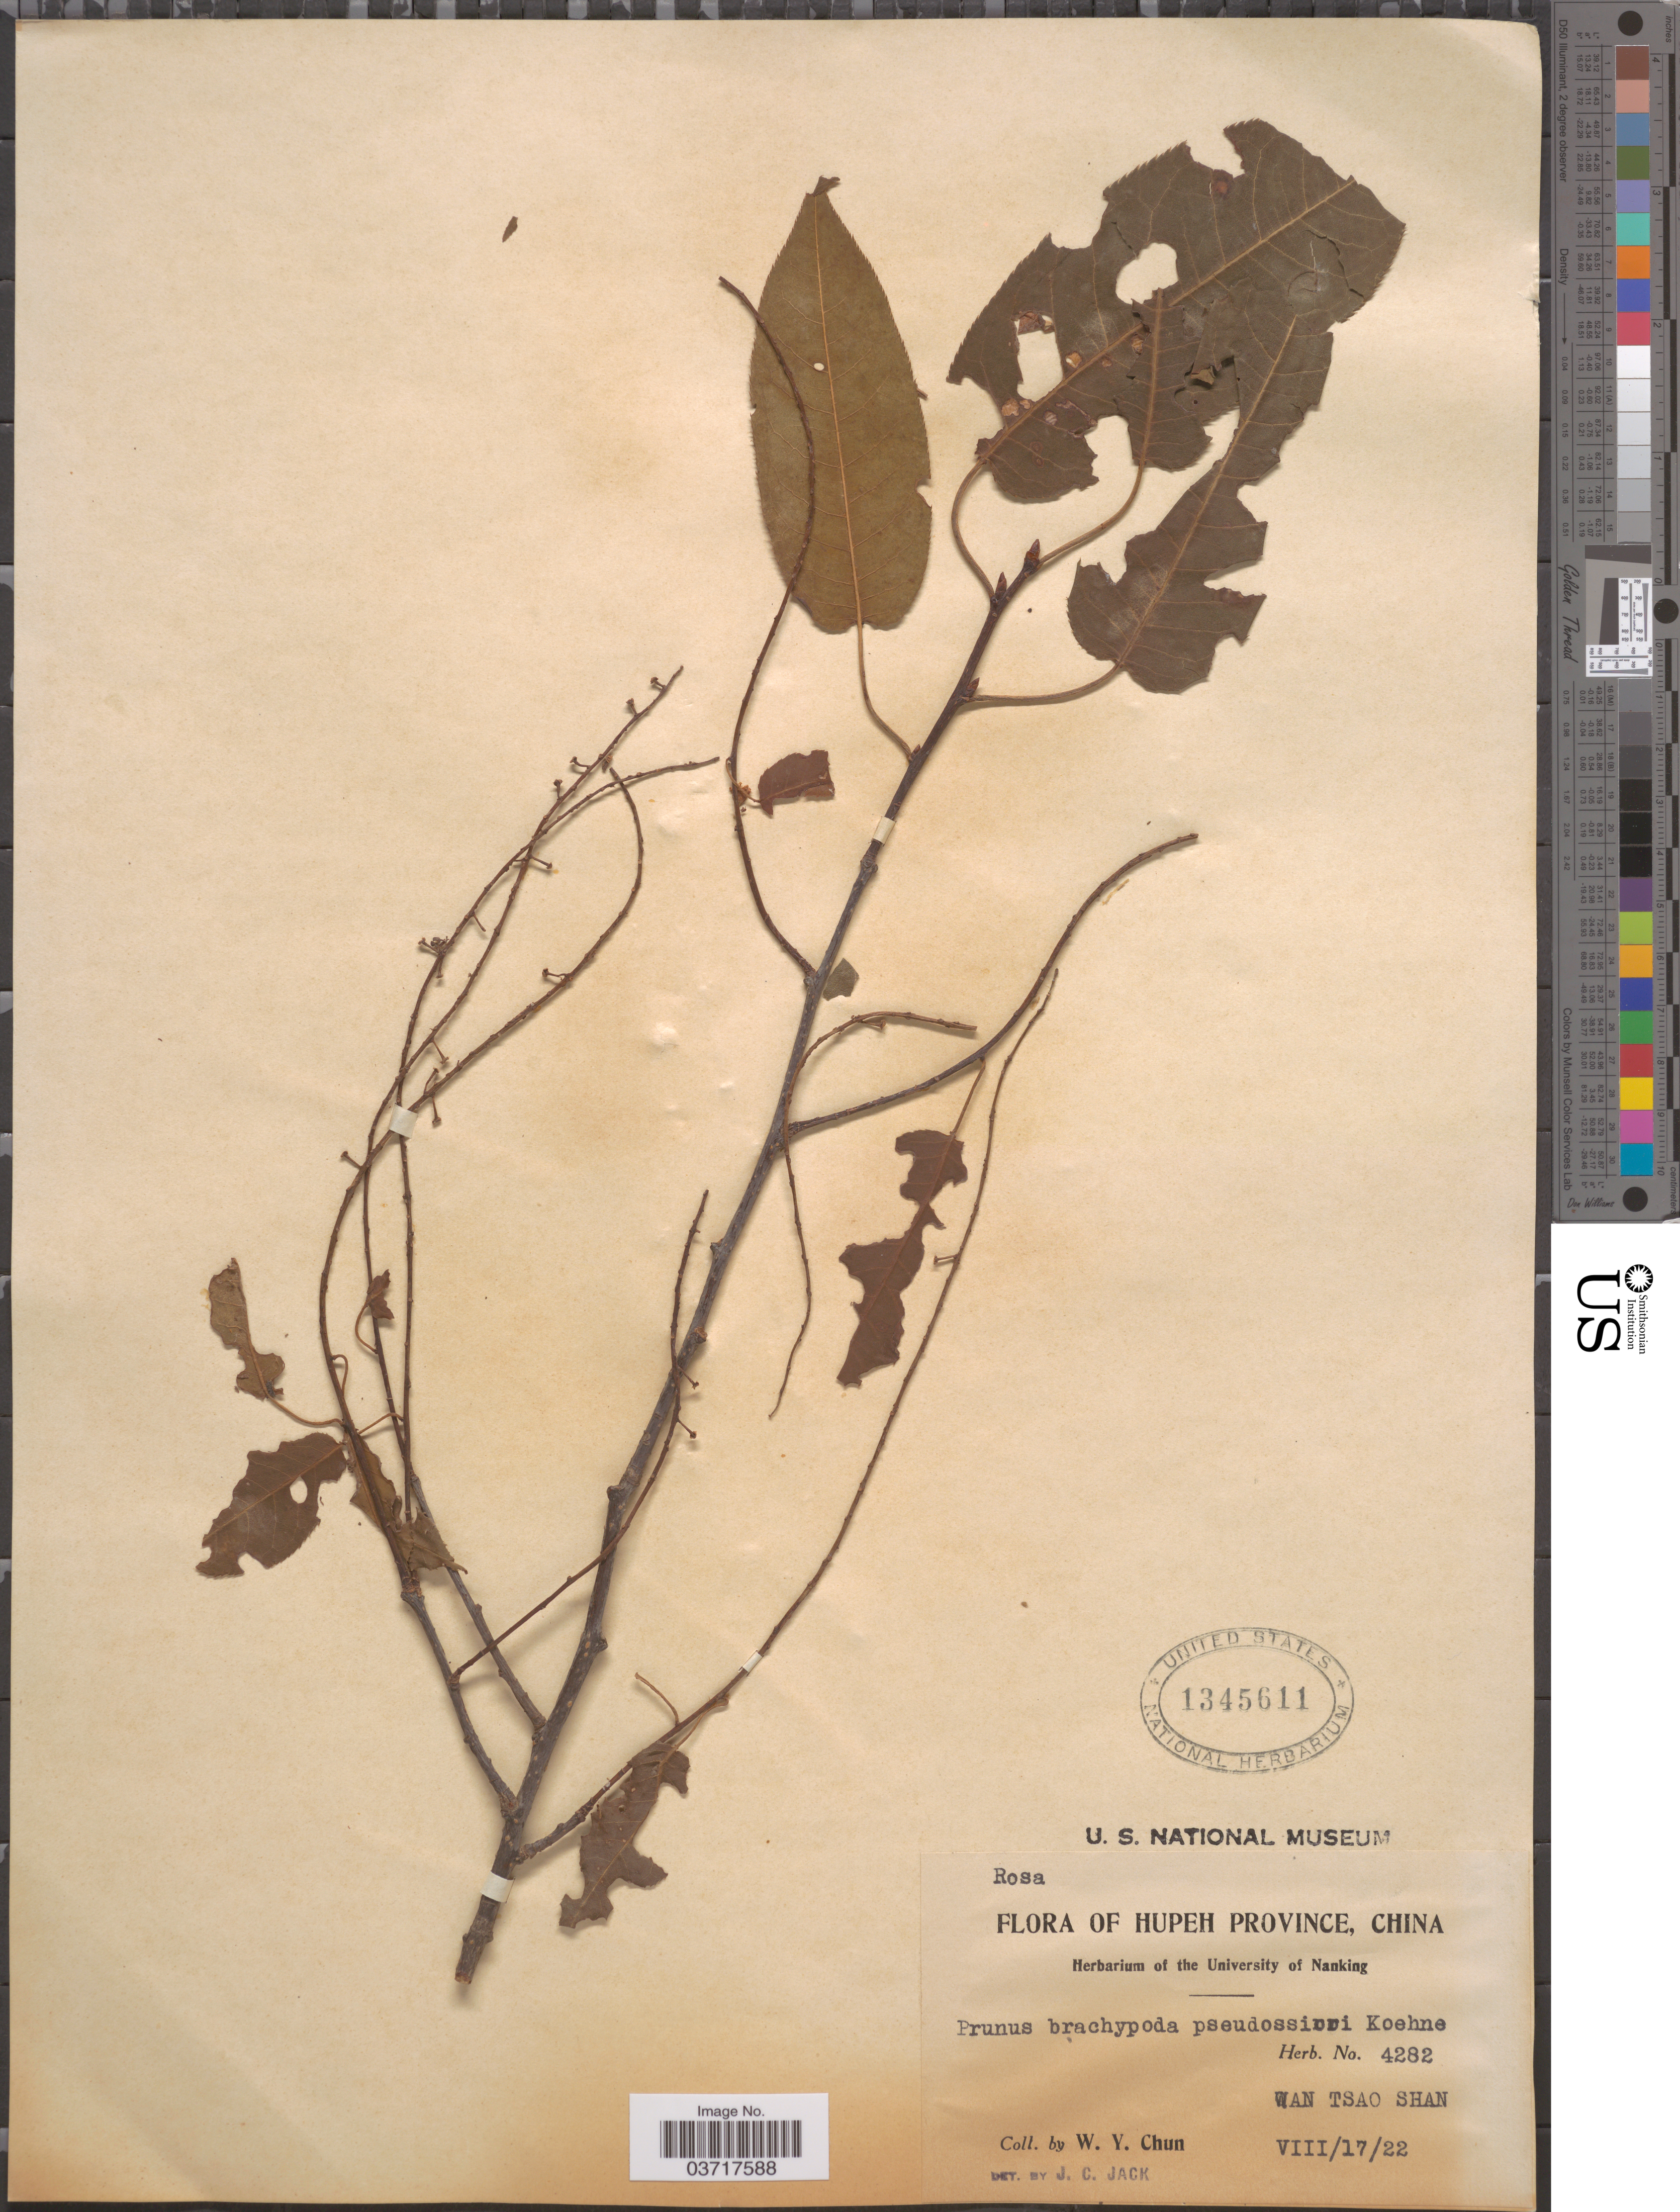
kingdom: Plantae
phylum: Tracheophyta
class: Magnoliopsida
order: Rosales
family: Rosaceae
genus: Prunus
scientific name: Prunus brachypoda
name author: Batalin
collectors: W. Y. Chun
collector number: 4282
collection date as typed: Transcribed d/m/y: 17/8/22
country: China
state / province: Hubei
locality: Hupeh Province. Wan Tsa Shan.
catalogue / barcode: US 1345611